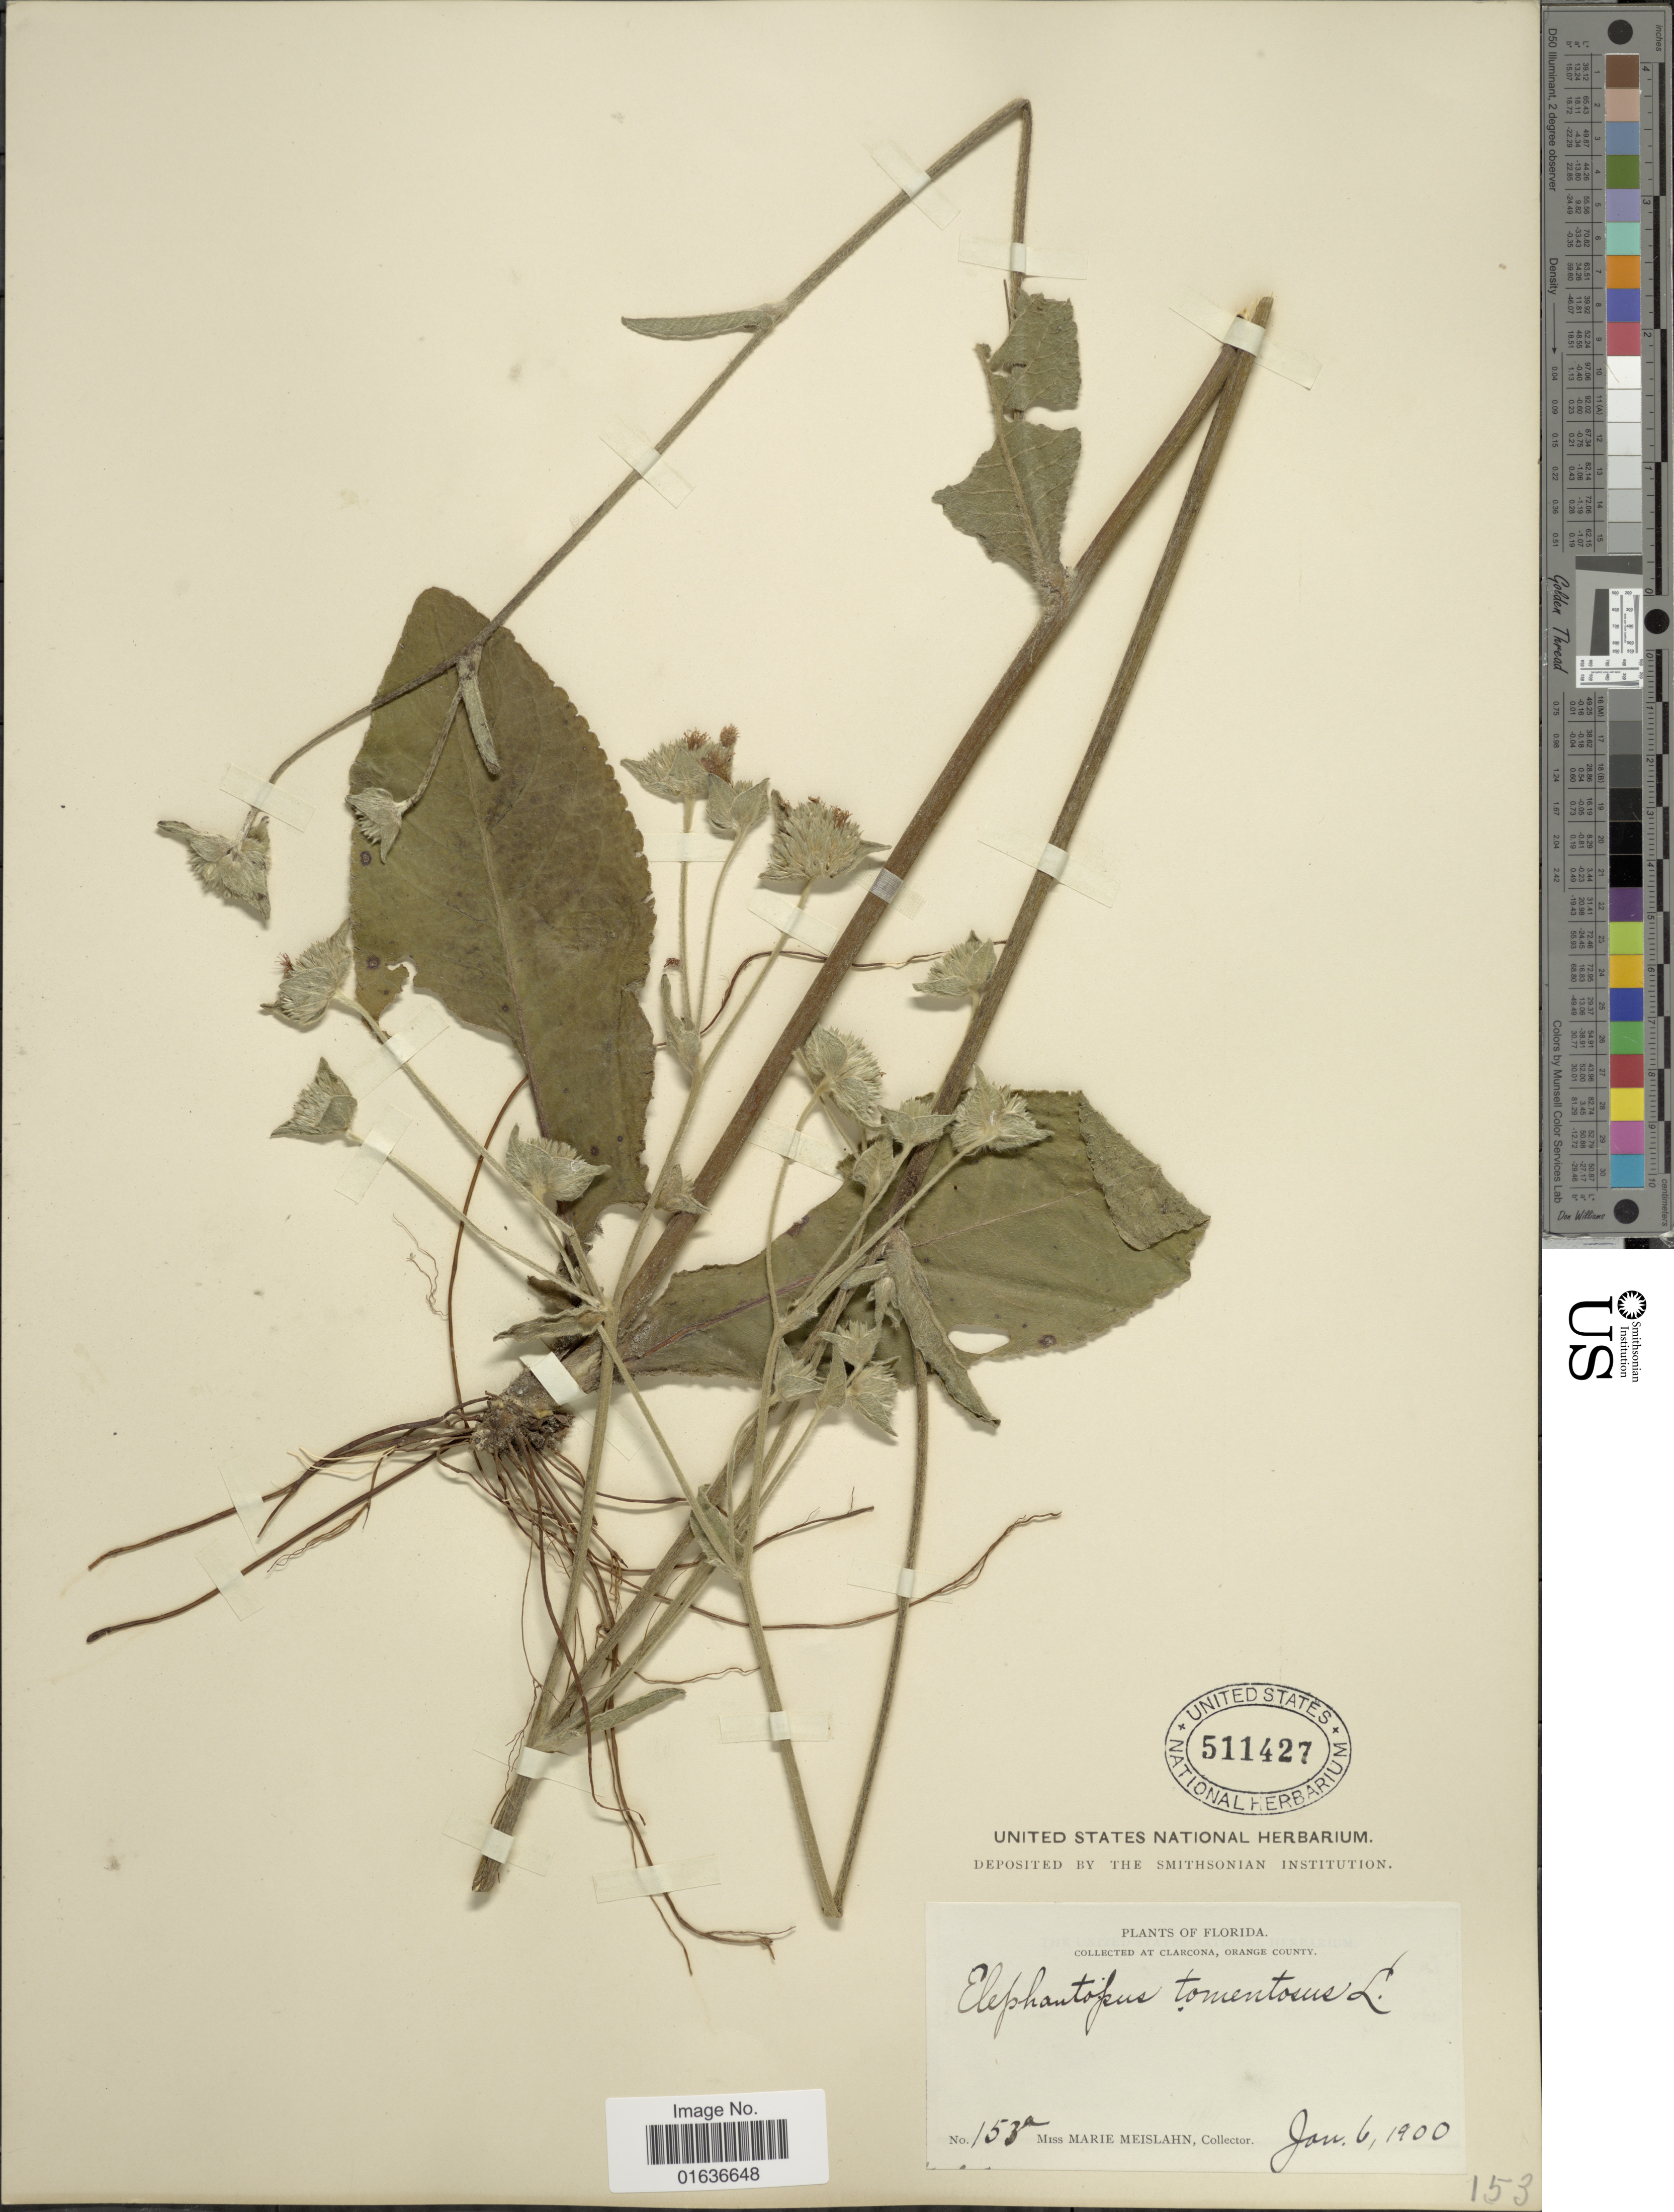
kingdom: Plantae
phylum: Tracheophyta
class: Magnoliopsida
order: Asterales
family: Asteraceae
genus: Elephantopus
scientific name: Elephantopus elatus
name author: Bertol.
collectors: M. Meislahn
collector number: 153a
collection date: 1900-01-06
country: United States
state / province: Florida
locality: Clarcona, Orange County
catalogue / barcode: US 511427